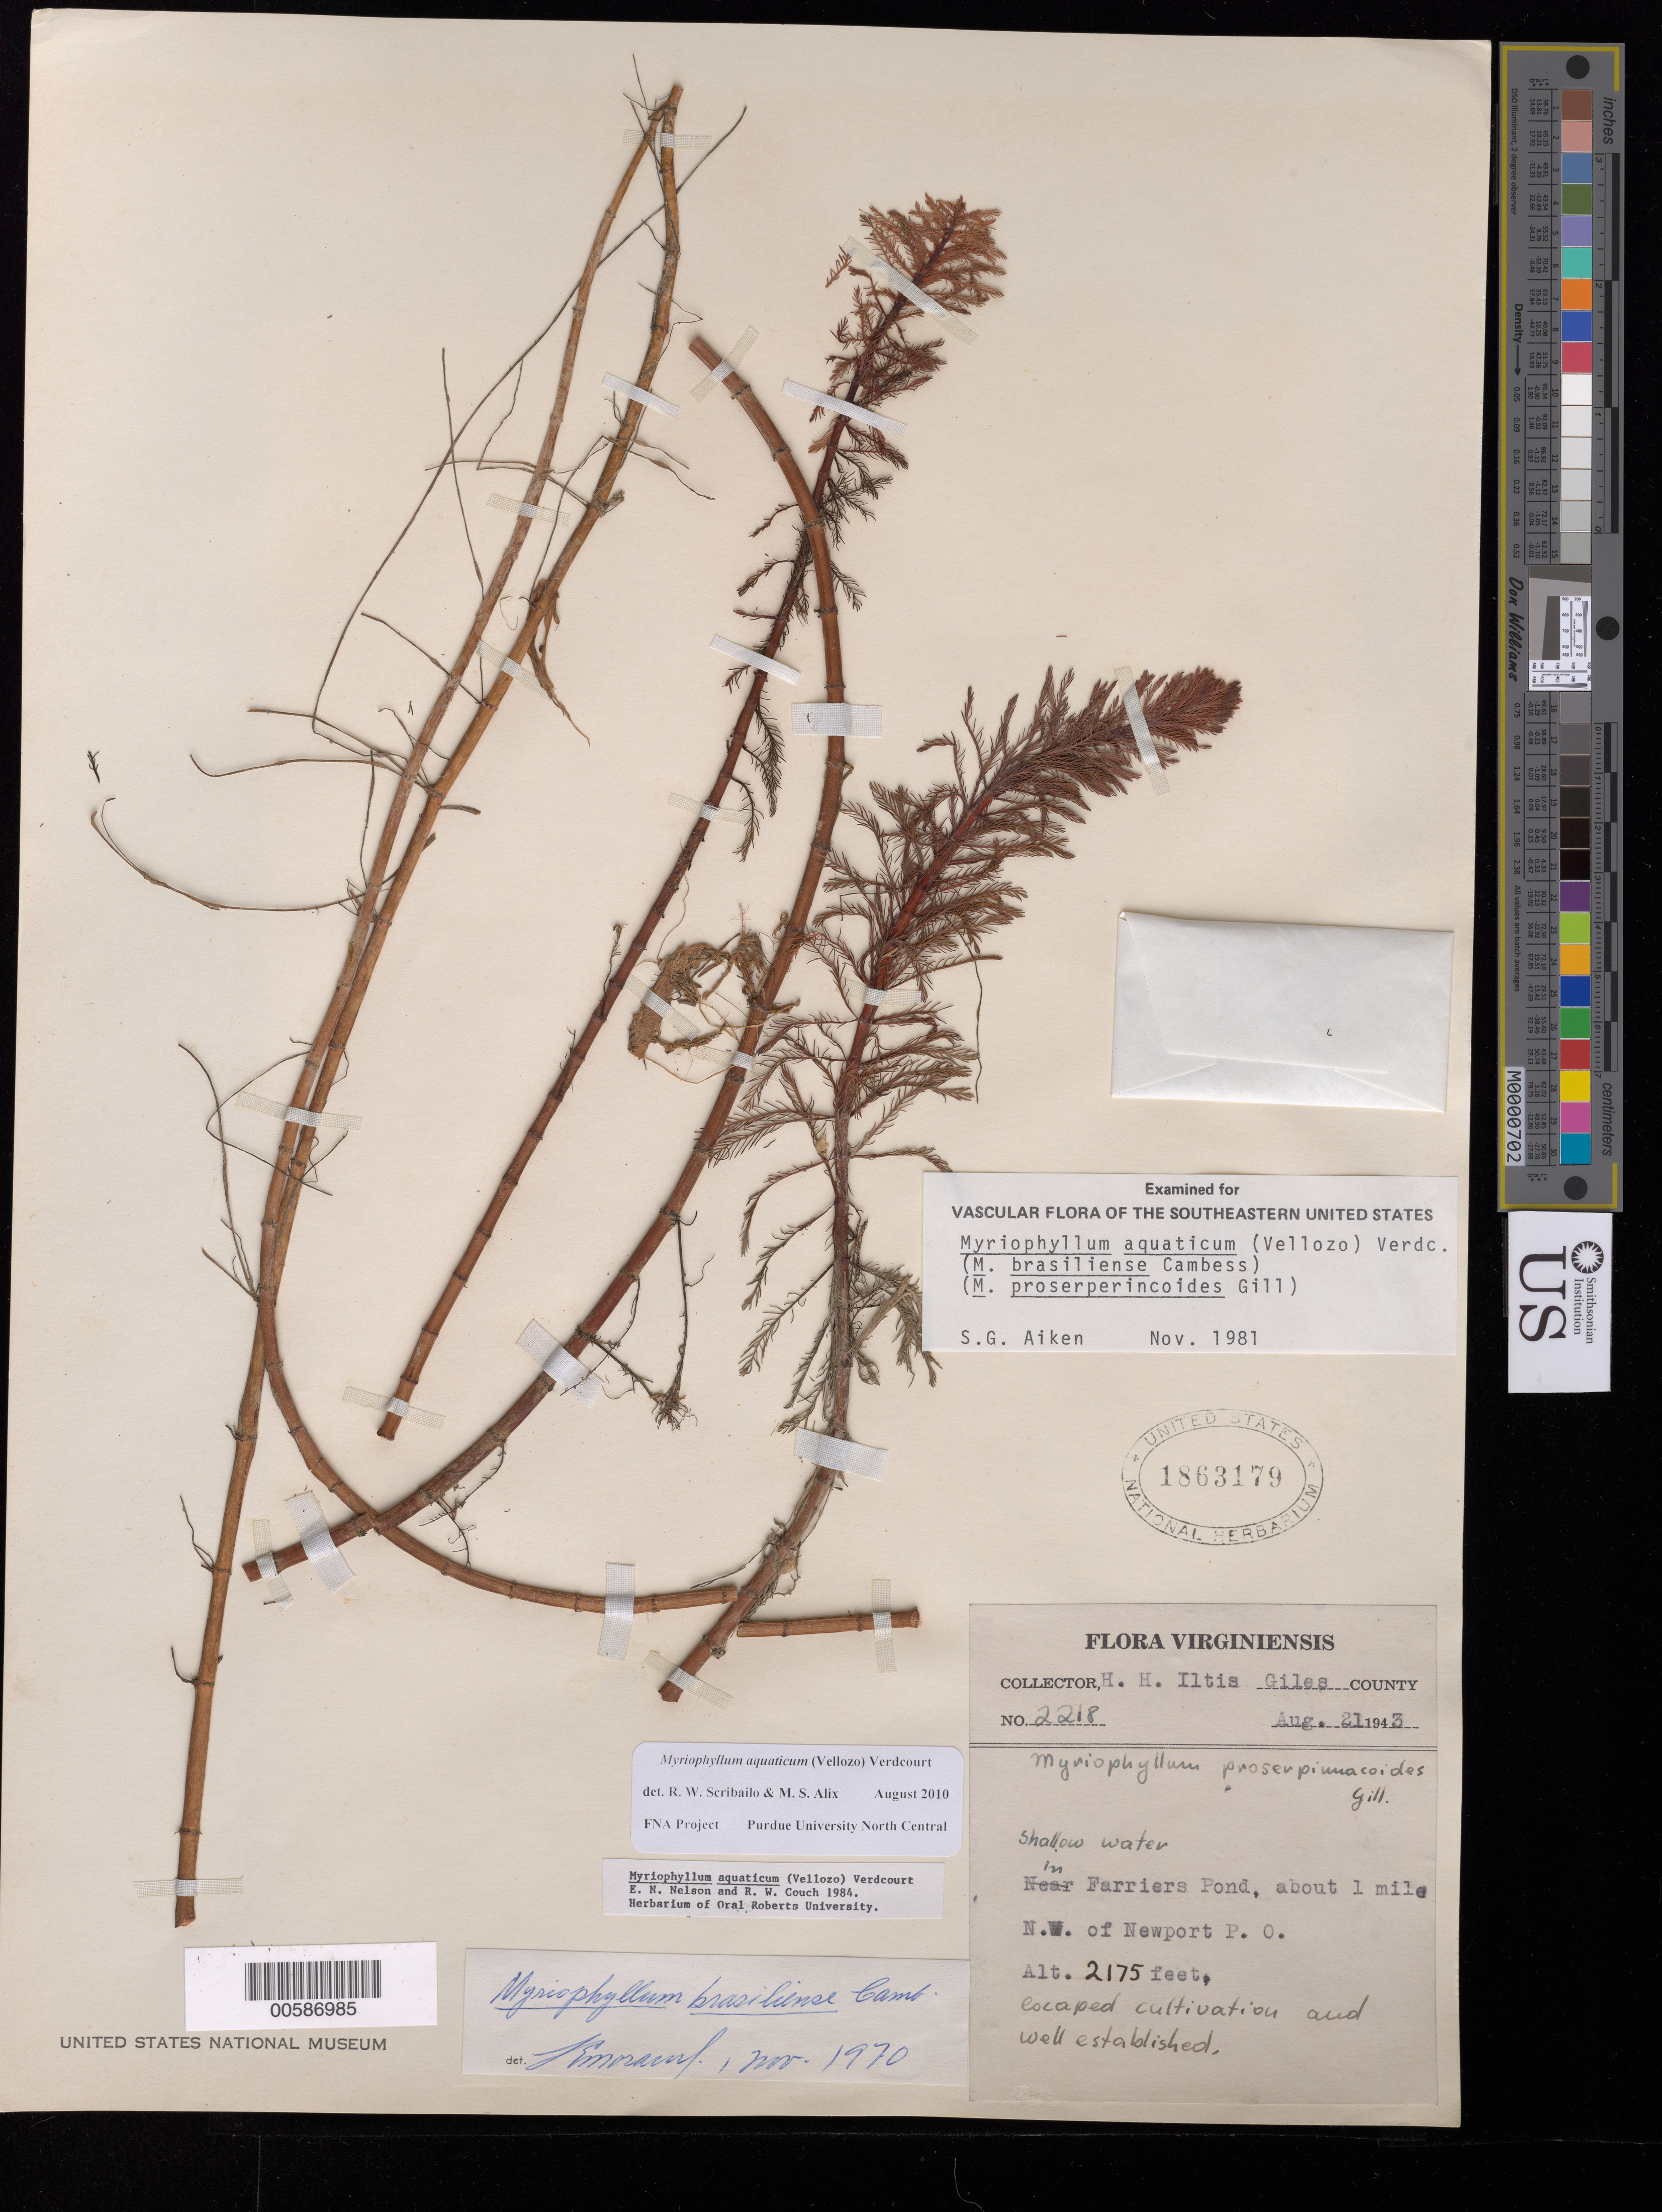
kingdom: Plantae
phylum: Tracheophyta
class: Magnoliopsida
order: Saxifragales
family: Haloragaceae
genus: Myriophyllum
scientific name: Myriophyllum aquaticum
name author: (Vell.) Verdc.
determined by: Scribailo, R. W.; Alix, M. S.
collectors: H. H. Iltis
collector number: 2218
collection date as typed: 21 Aug 1943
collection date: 1943-08-21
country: United States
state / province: Virginia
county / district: Giles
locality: In Farriers Pond, NW of Newport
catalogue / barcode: US 1863179